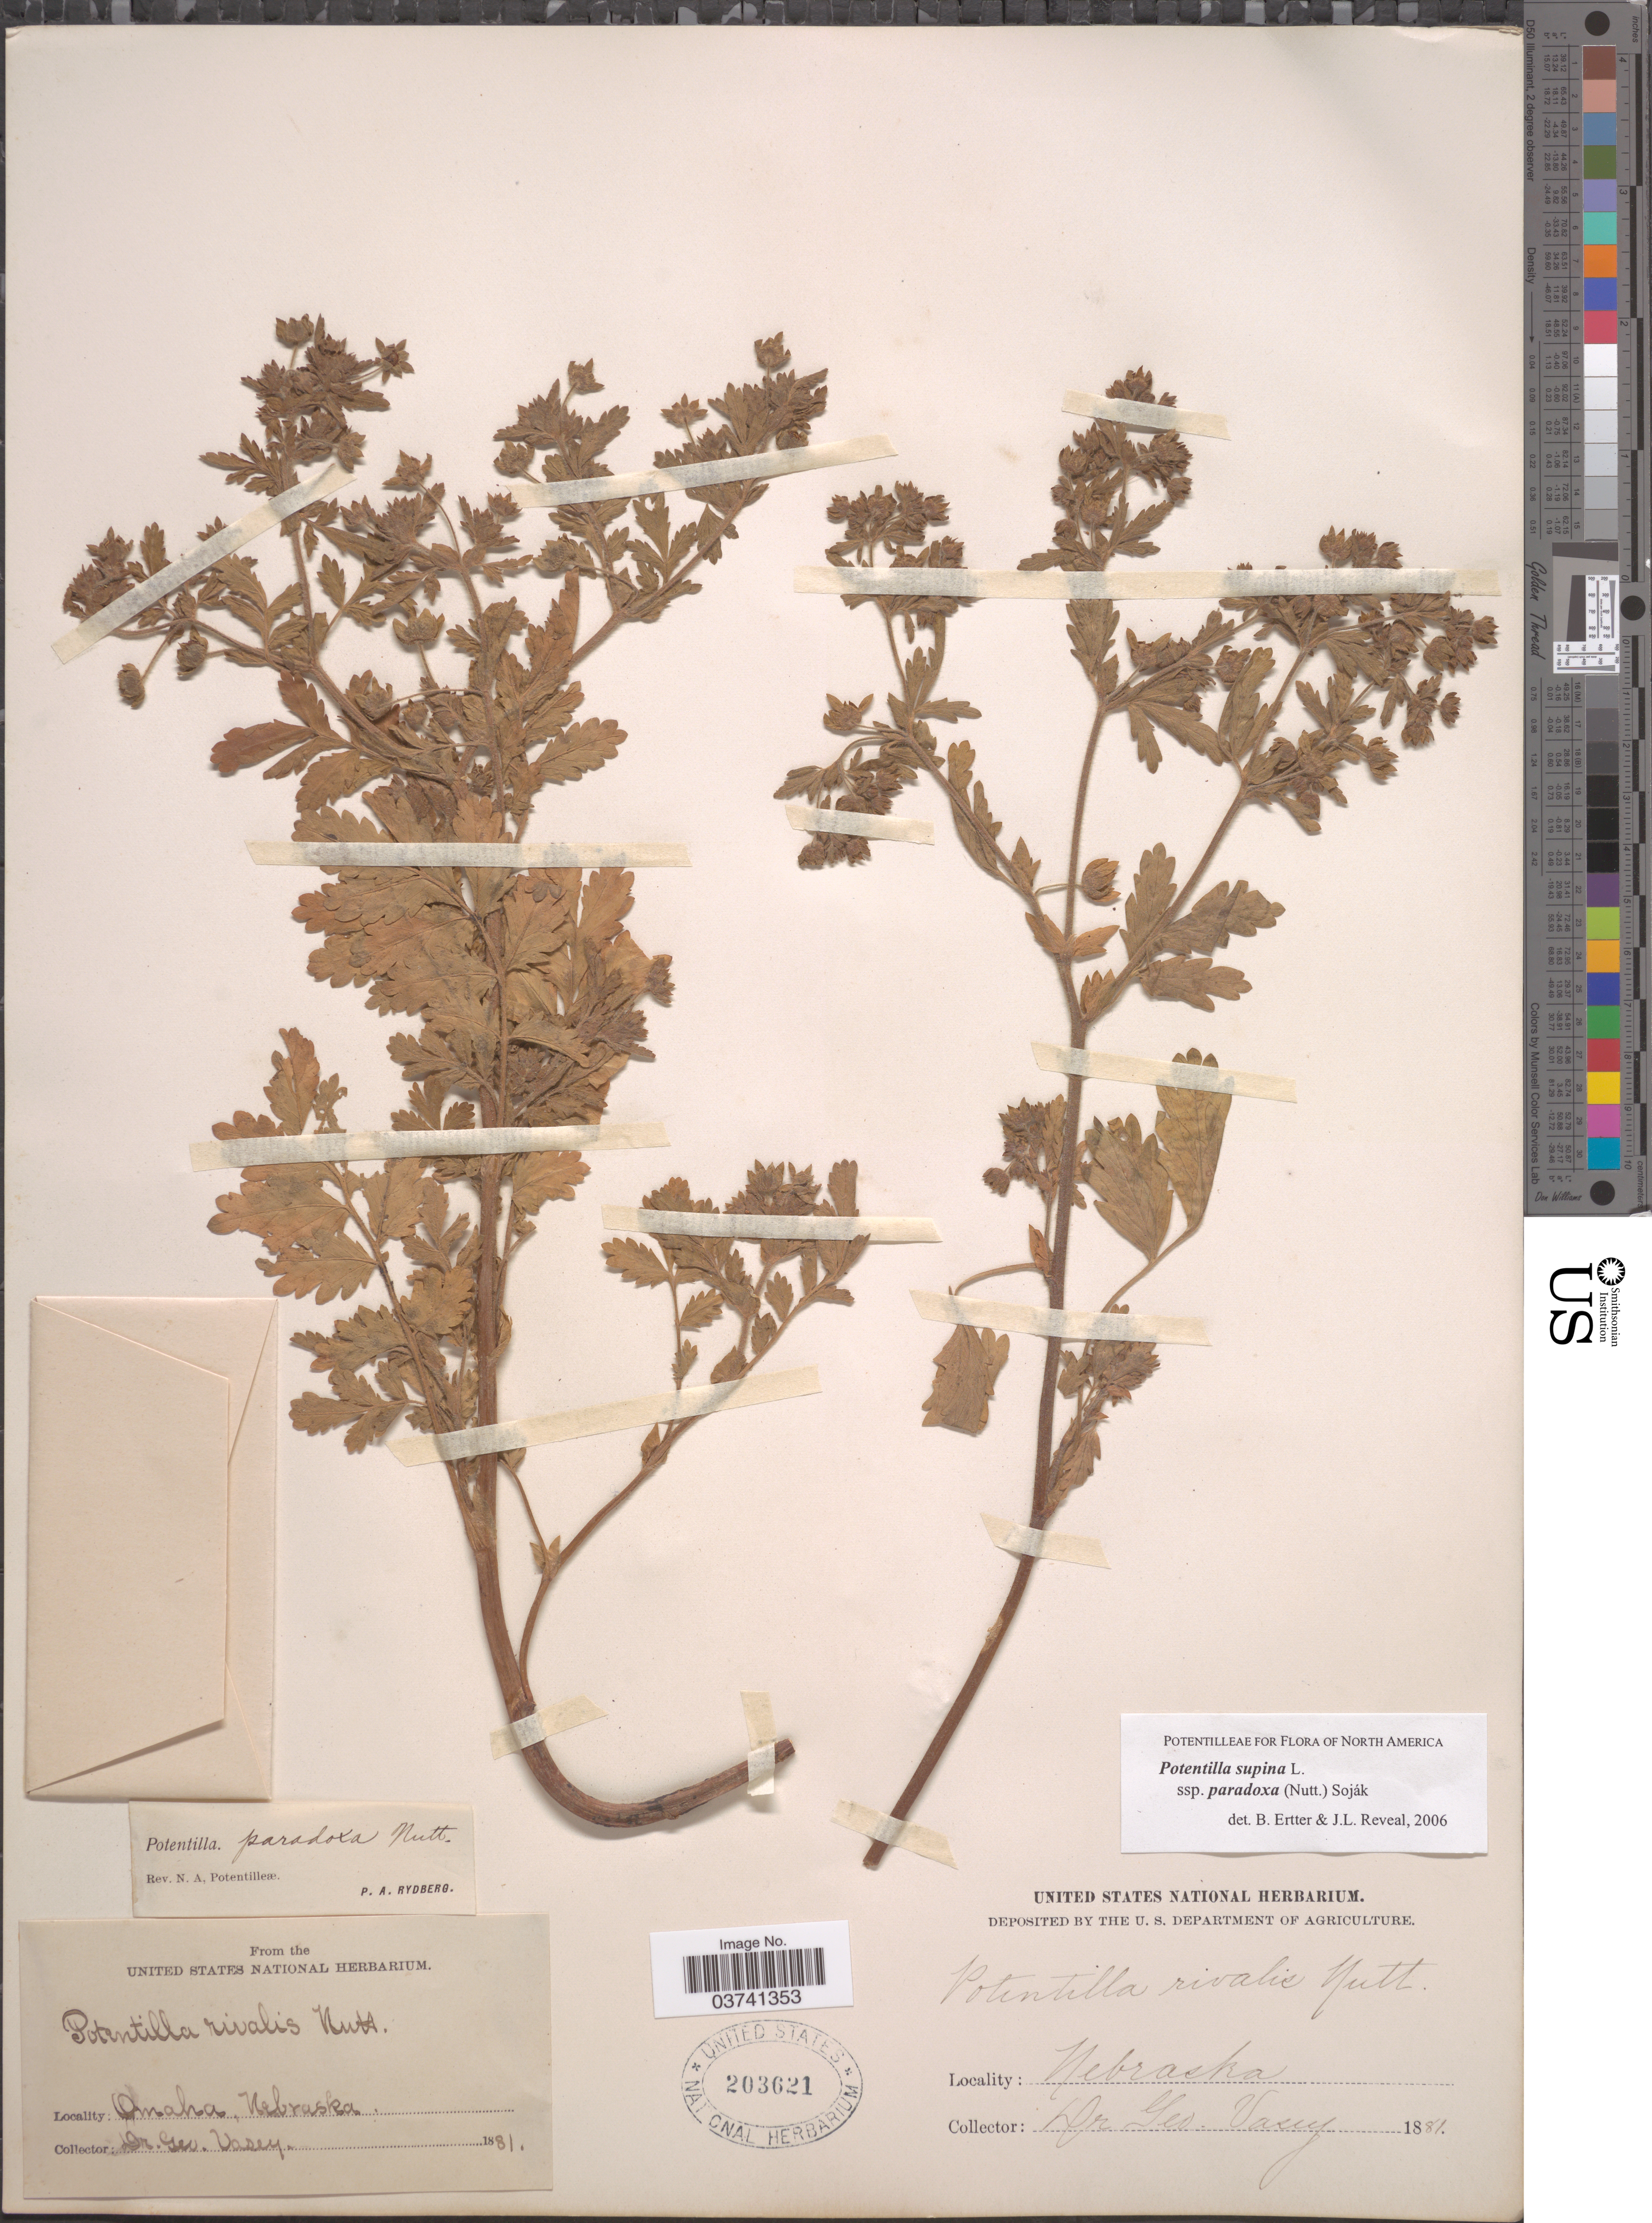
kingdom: Plantae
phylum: Tracheophyta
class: Magnoliopsida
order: Rosales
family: Rosaceae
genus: Potentilla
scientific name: Potentilla supina subsp. paradoxa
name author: (Nutt.) Soják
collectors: G. R. Vasey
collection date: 1881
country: United States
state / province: Nebraska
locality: Omaha.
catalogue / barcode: US 203621